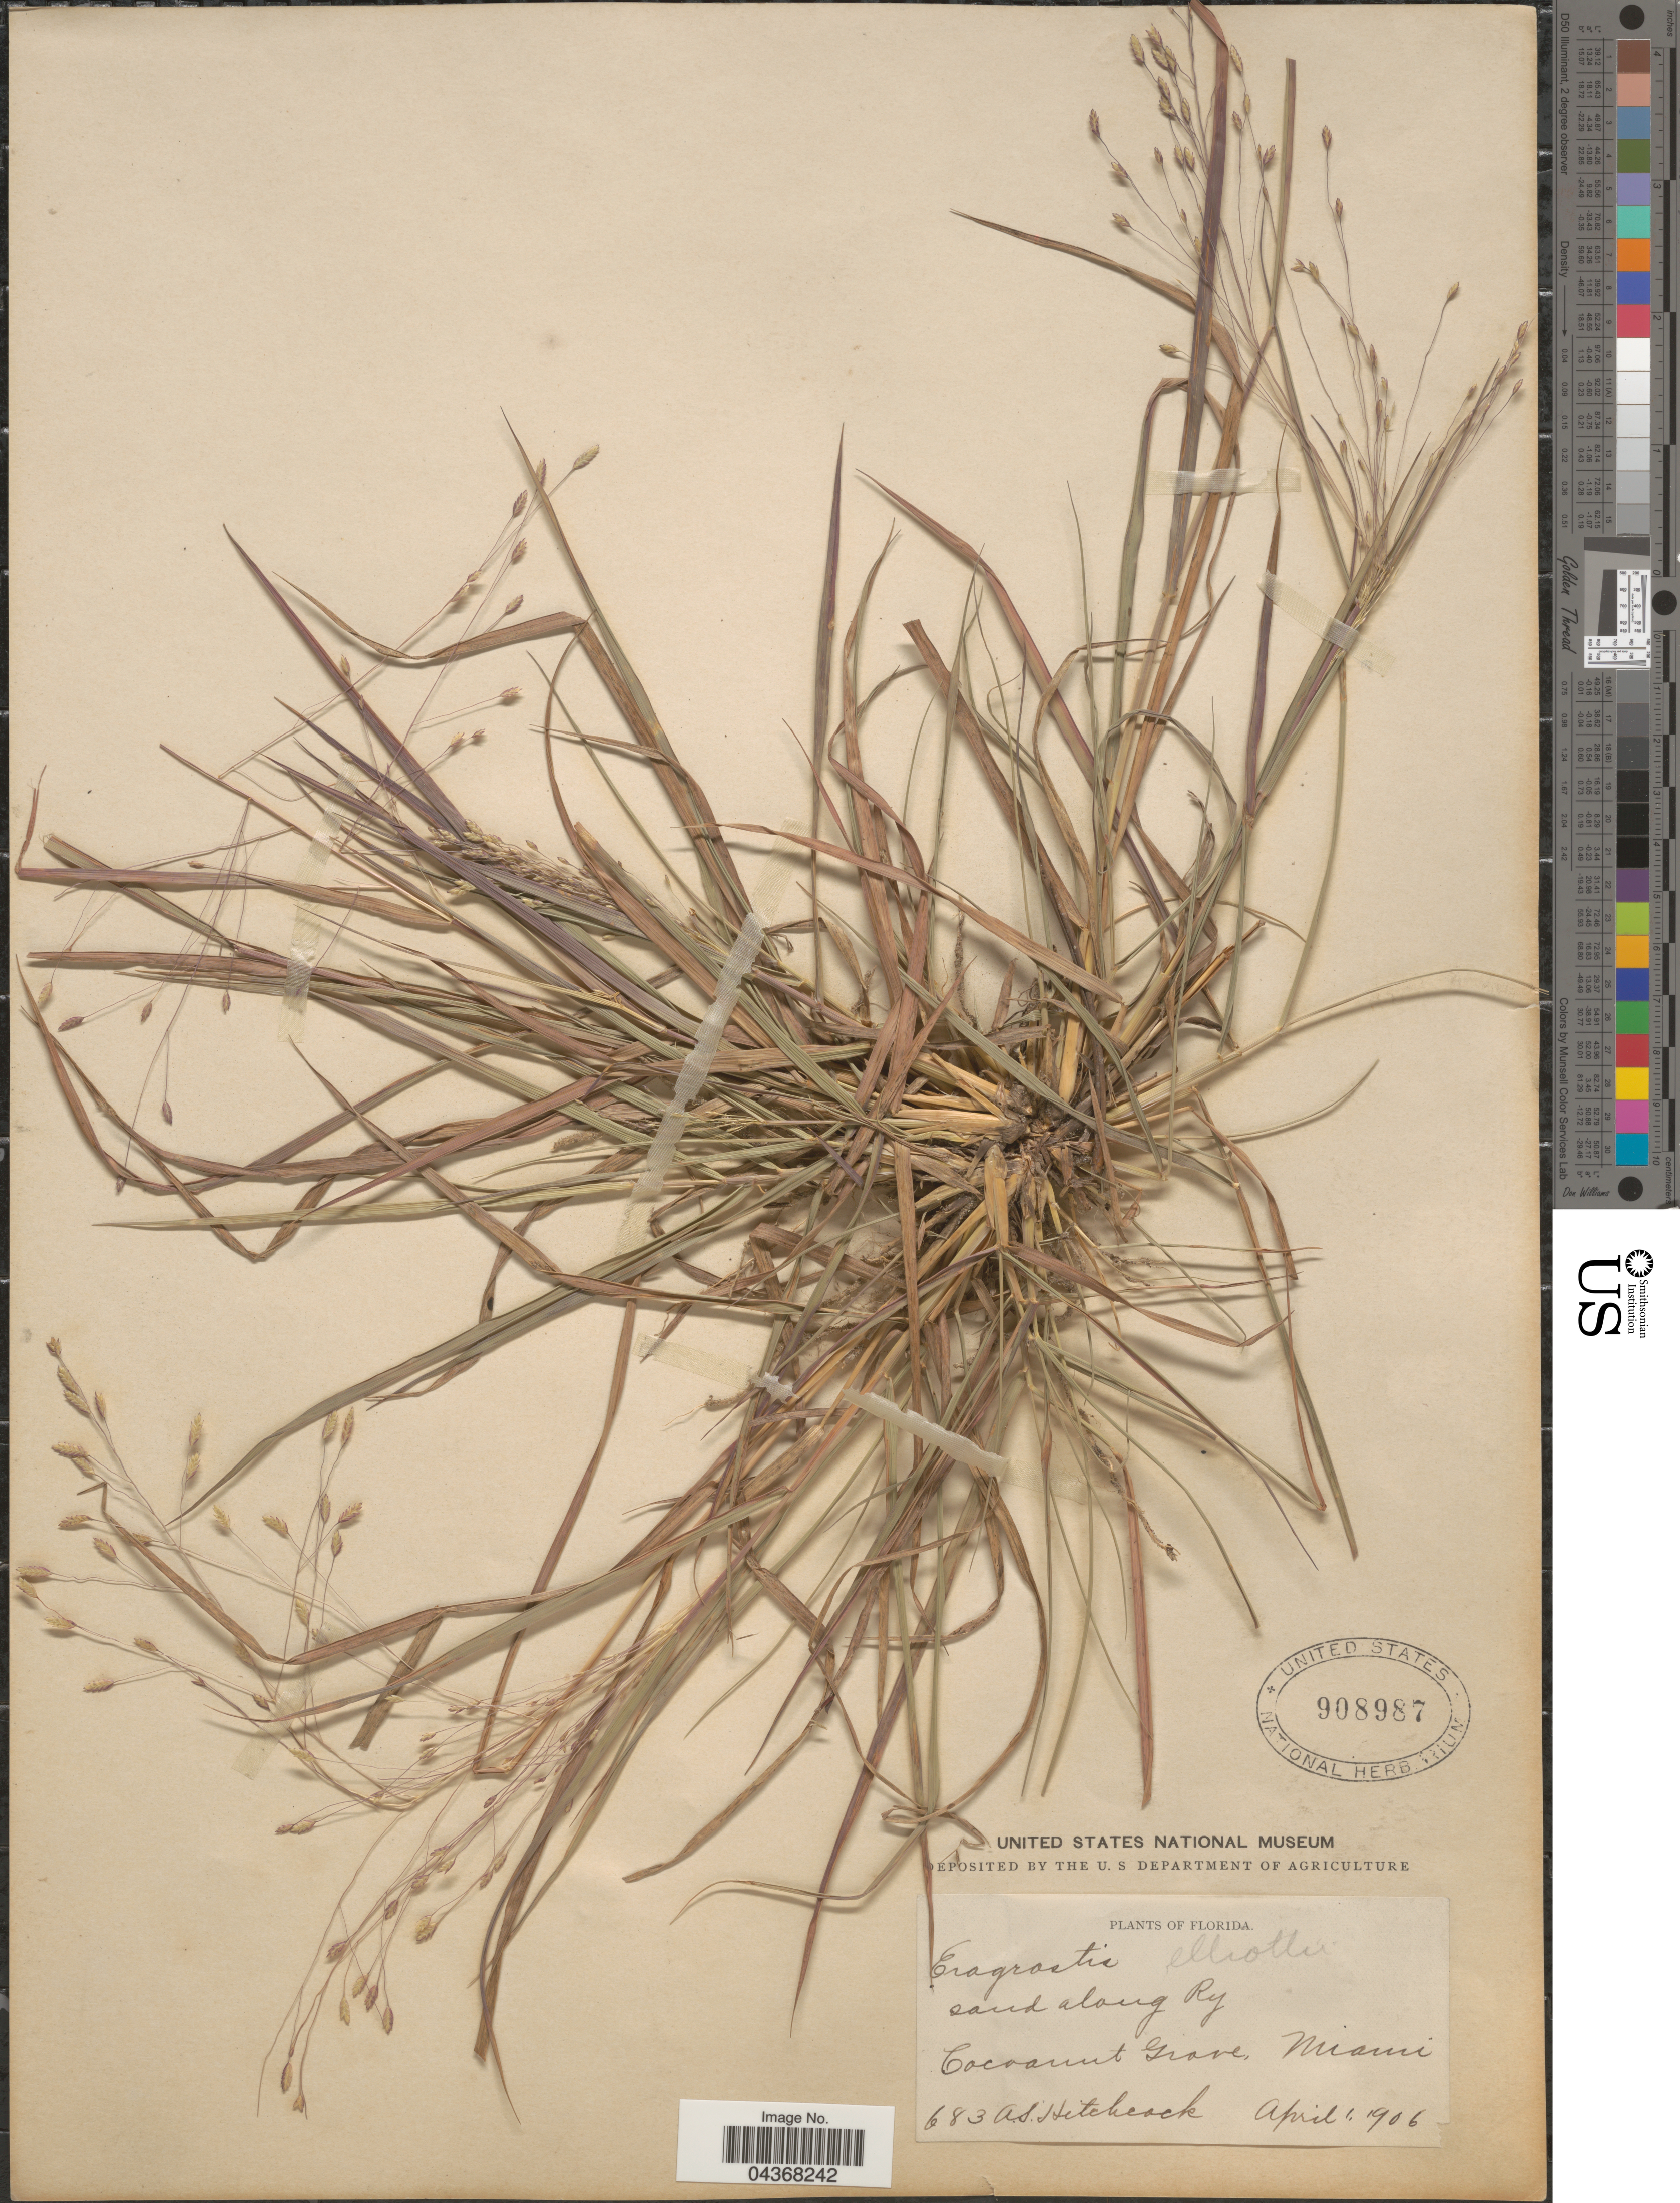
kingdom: Plantae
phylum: Tracheophyta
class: Liliopsida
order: Poales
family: Poaceae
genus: Eragrostis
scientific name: Eragrostis elliottii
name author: S. Watson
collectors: A. S. Hitchcock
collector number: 683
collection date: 1906-04-01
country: United States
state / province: Florida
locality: Sand along Ry. Cocoanut Grove, Miami.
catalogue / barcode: US 908987